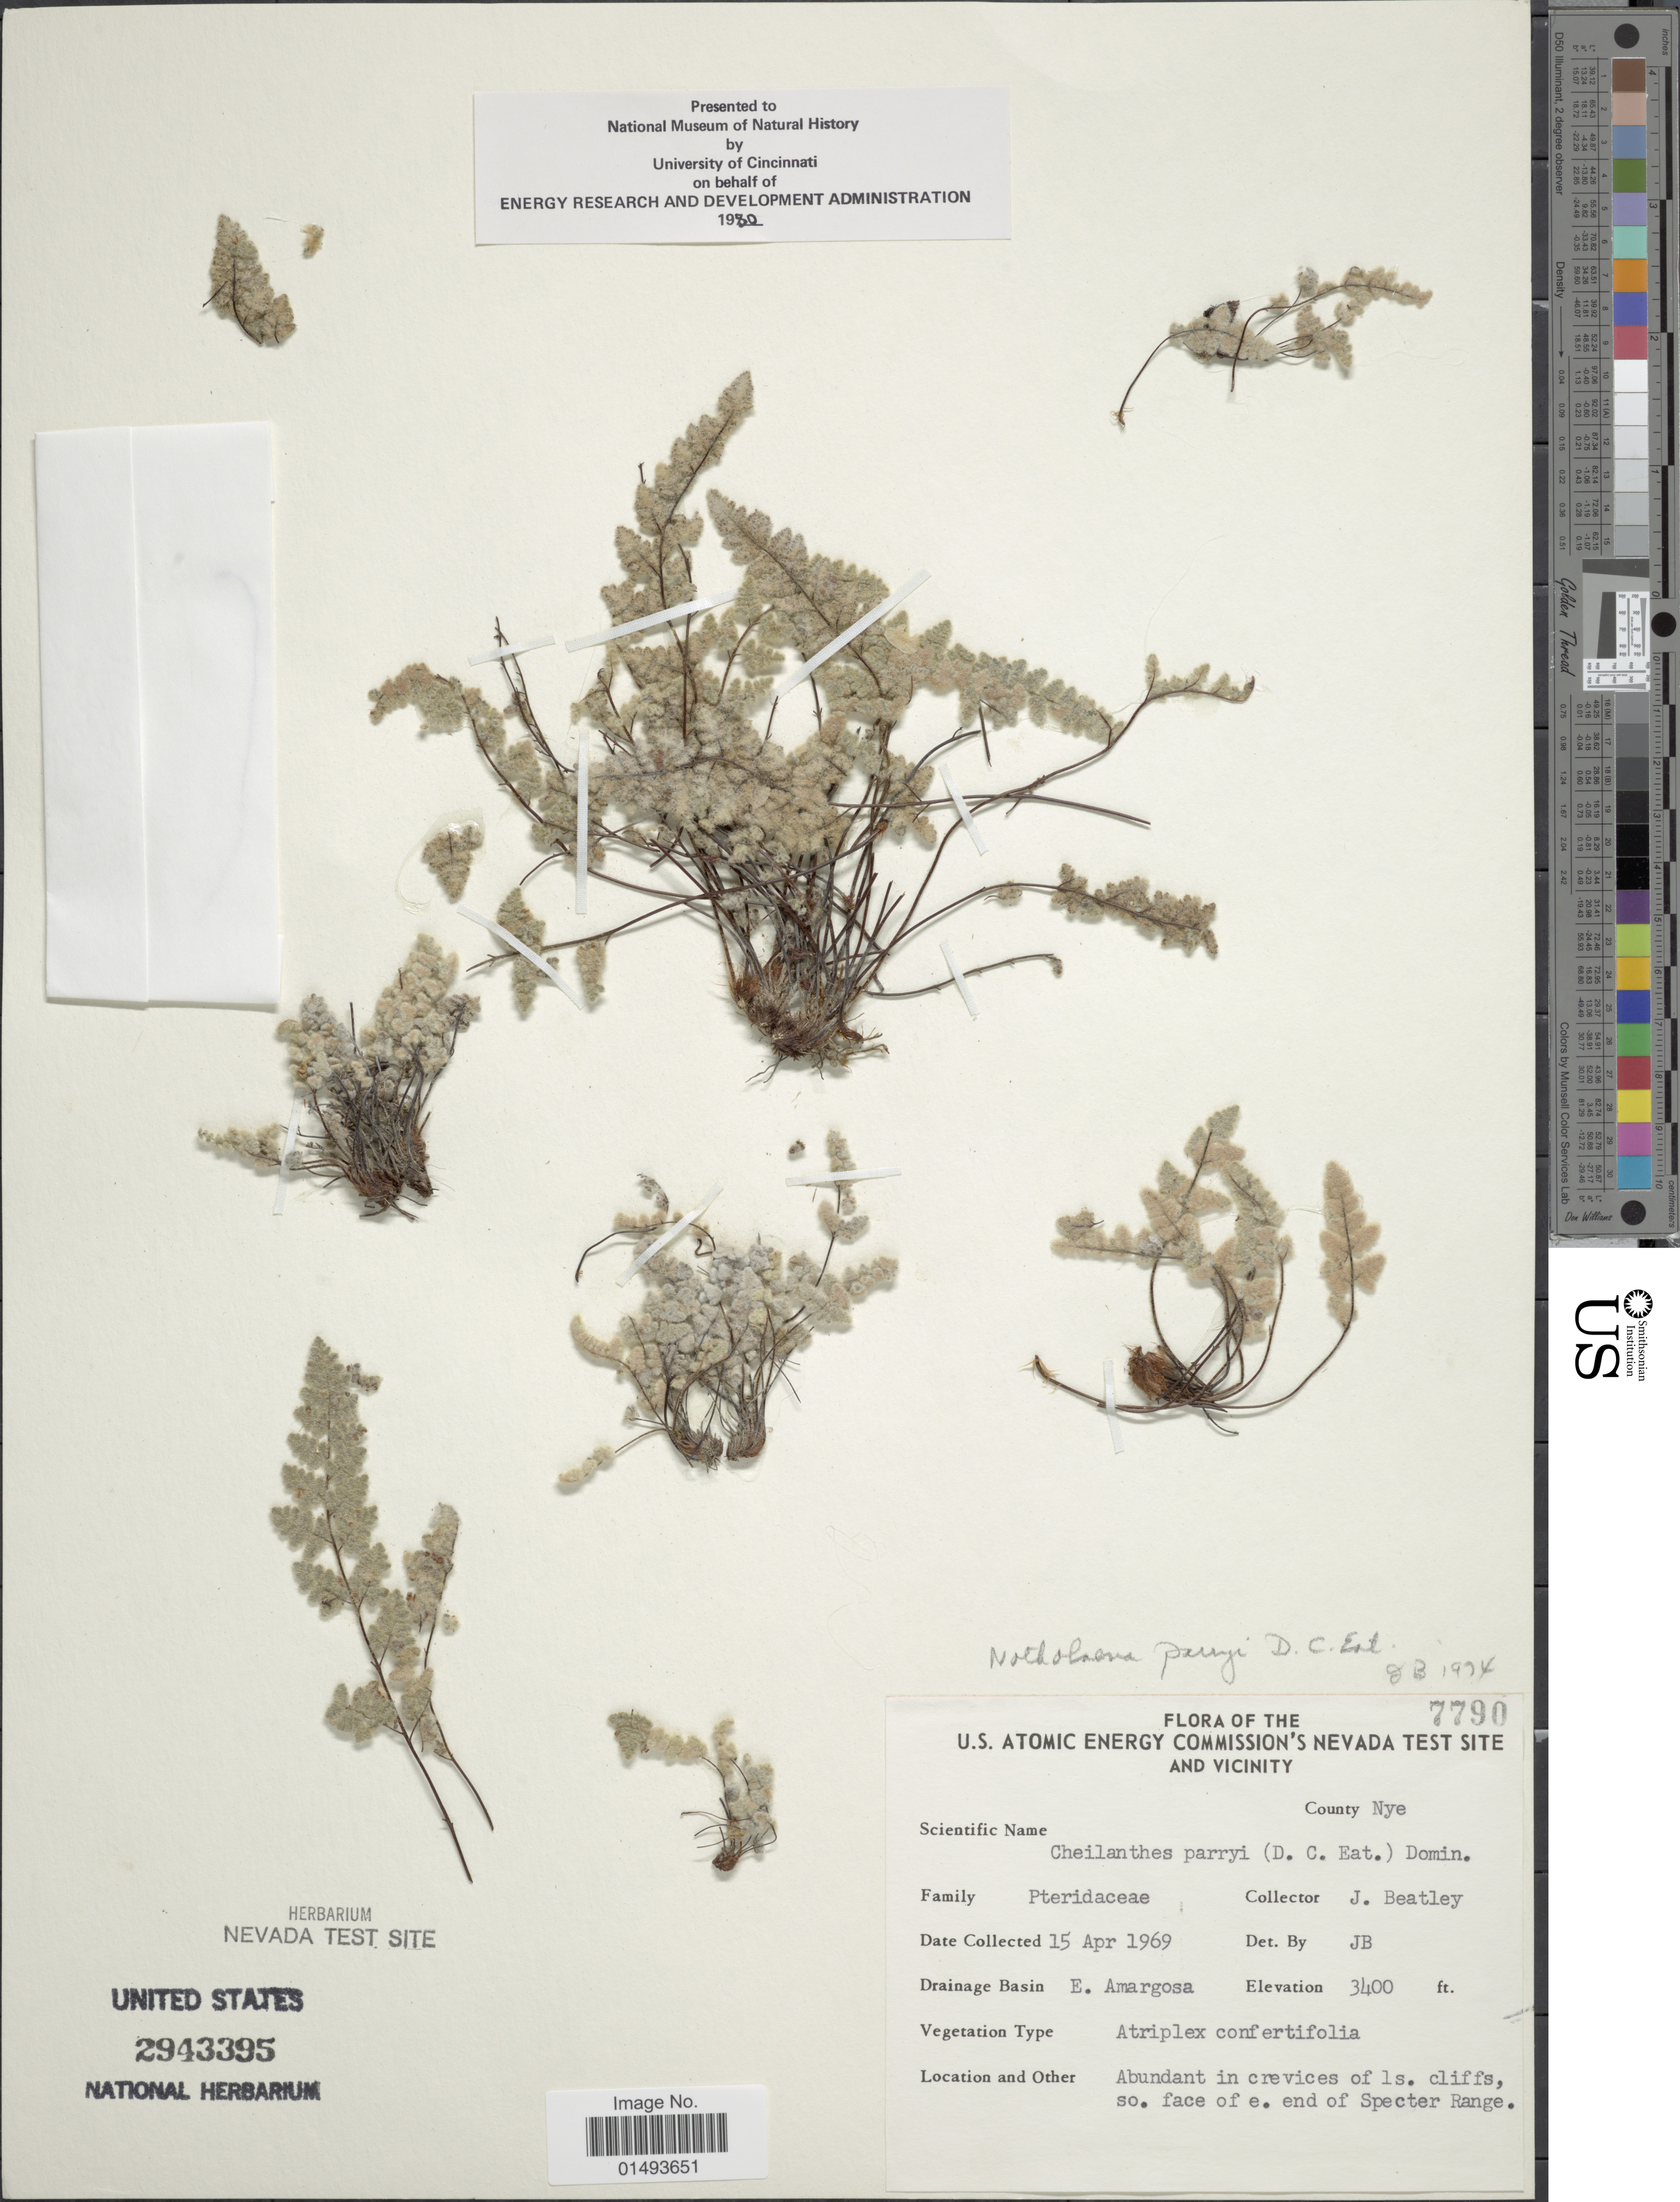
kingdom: Plantae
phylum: Tracheophyta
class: Polypodiopsida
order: Polypodiales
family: Pteridaceae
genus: Myriopteris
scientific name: Myriopteris parryi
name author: (D.C. Eaton) Grusz & Windham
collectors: J. C. Beatley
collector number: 7790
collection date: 1969-04-15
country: United States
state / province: Nevada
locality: Flora of the U.S. Atomic Energy Commisiion's Nevada test Site and Vicinity, Abundant in crevices of ls. cliffs, so. face of e. end of Specter Range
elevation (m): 1036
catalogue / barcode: US 2943395